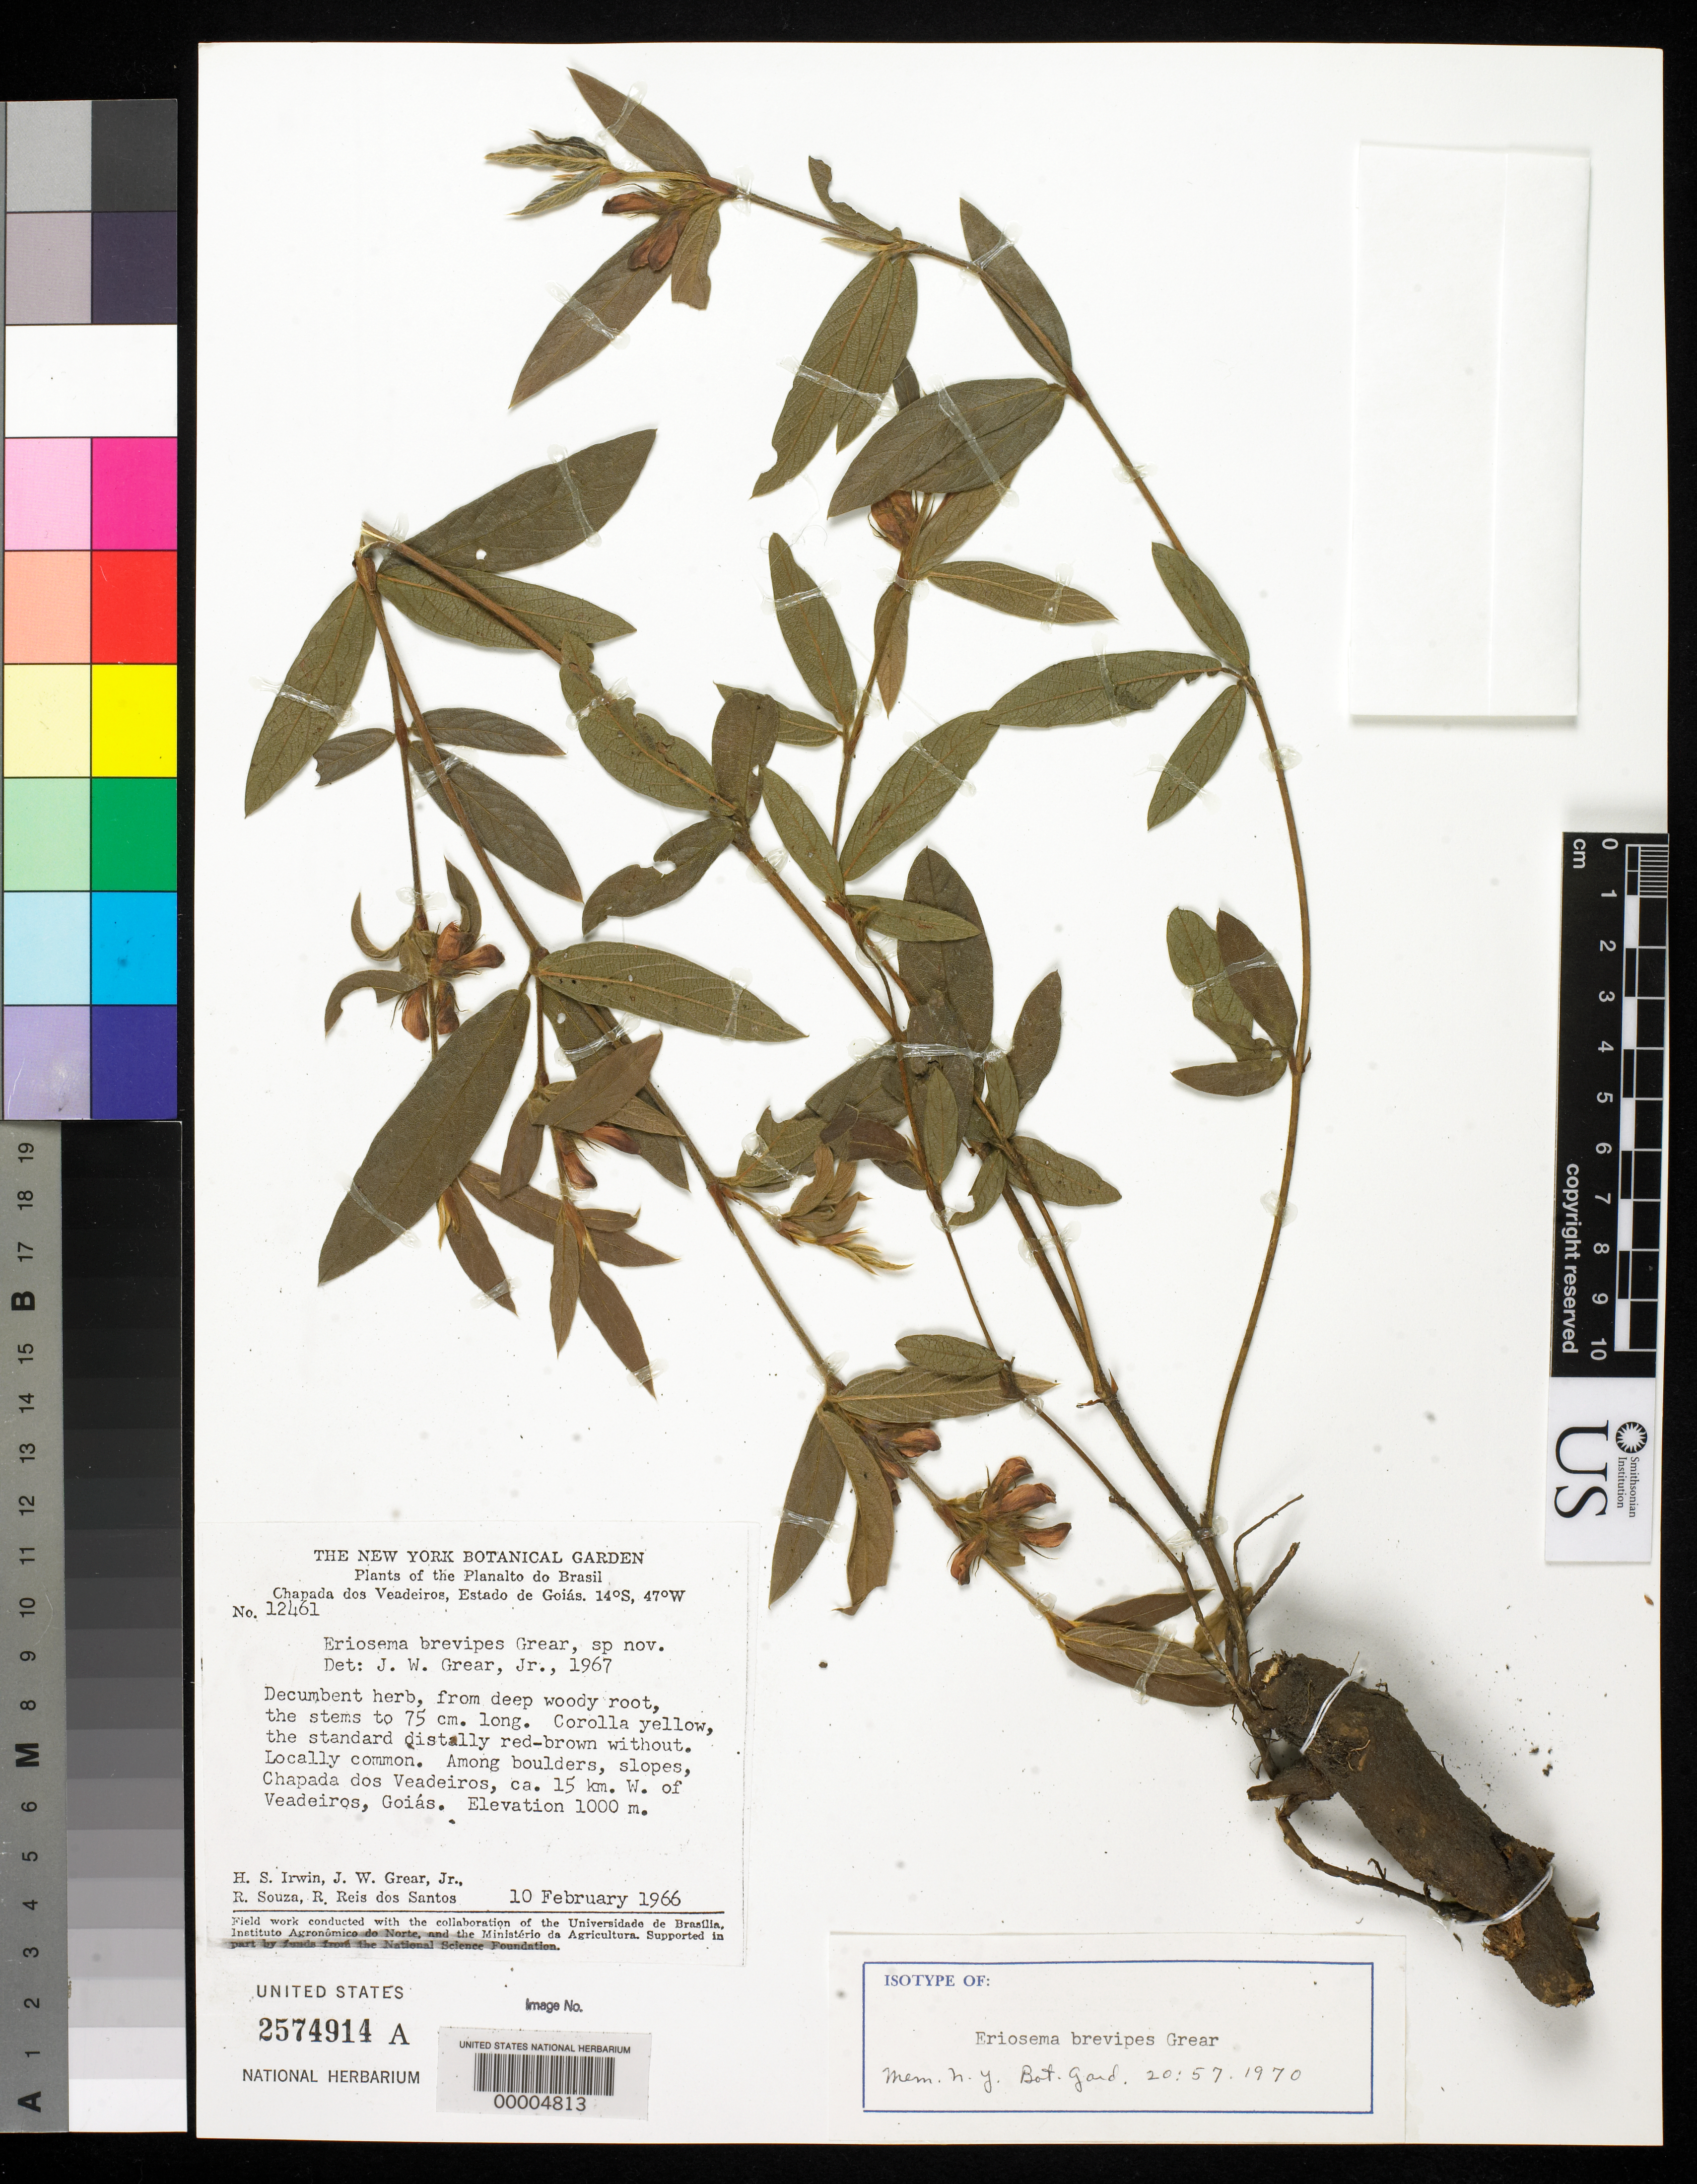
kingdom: Plantae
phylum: Tracheophyta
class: Magnoliopsida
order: Fabales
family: Fabaceae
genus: Eriosema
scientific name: Eriosema brevipes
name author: Grear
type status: Isotype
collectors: H. Irwin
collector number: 12461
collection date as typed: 10 Feb 1966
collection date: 1966-02-10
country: Brazil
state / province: Goiás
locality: Chapada dos Veadeiros, ca. 15 km. W. of Veadeiros.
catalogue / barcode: US 2574914A